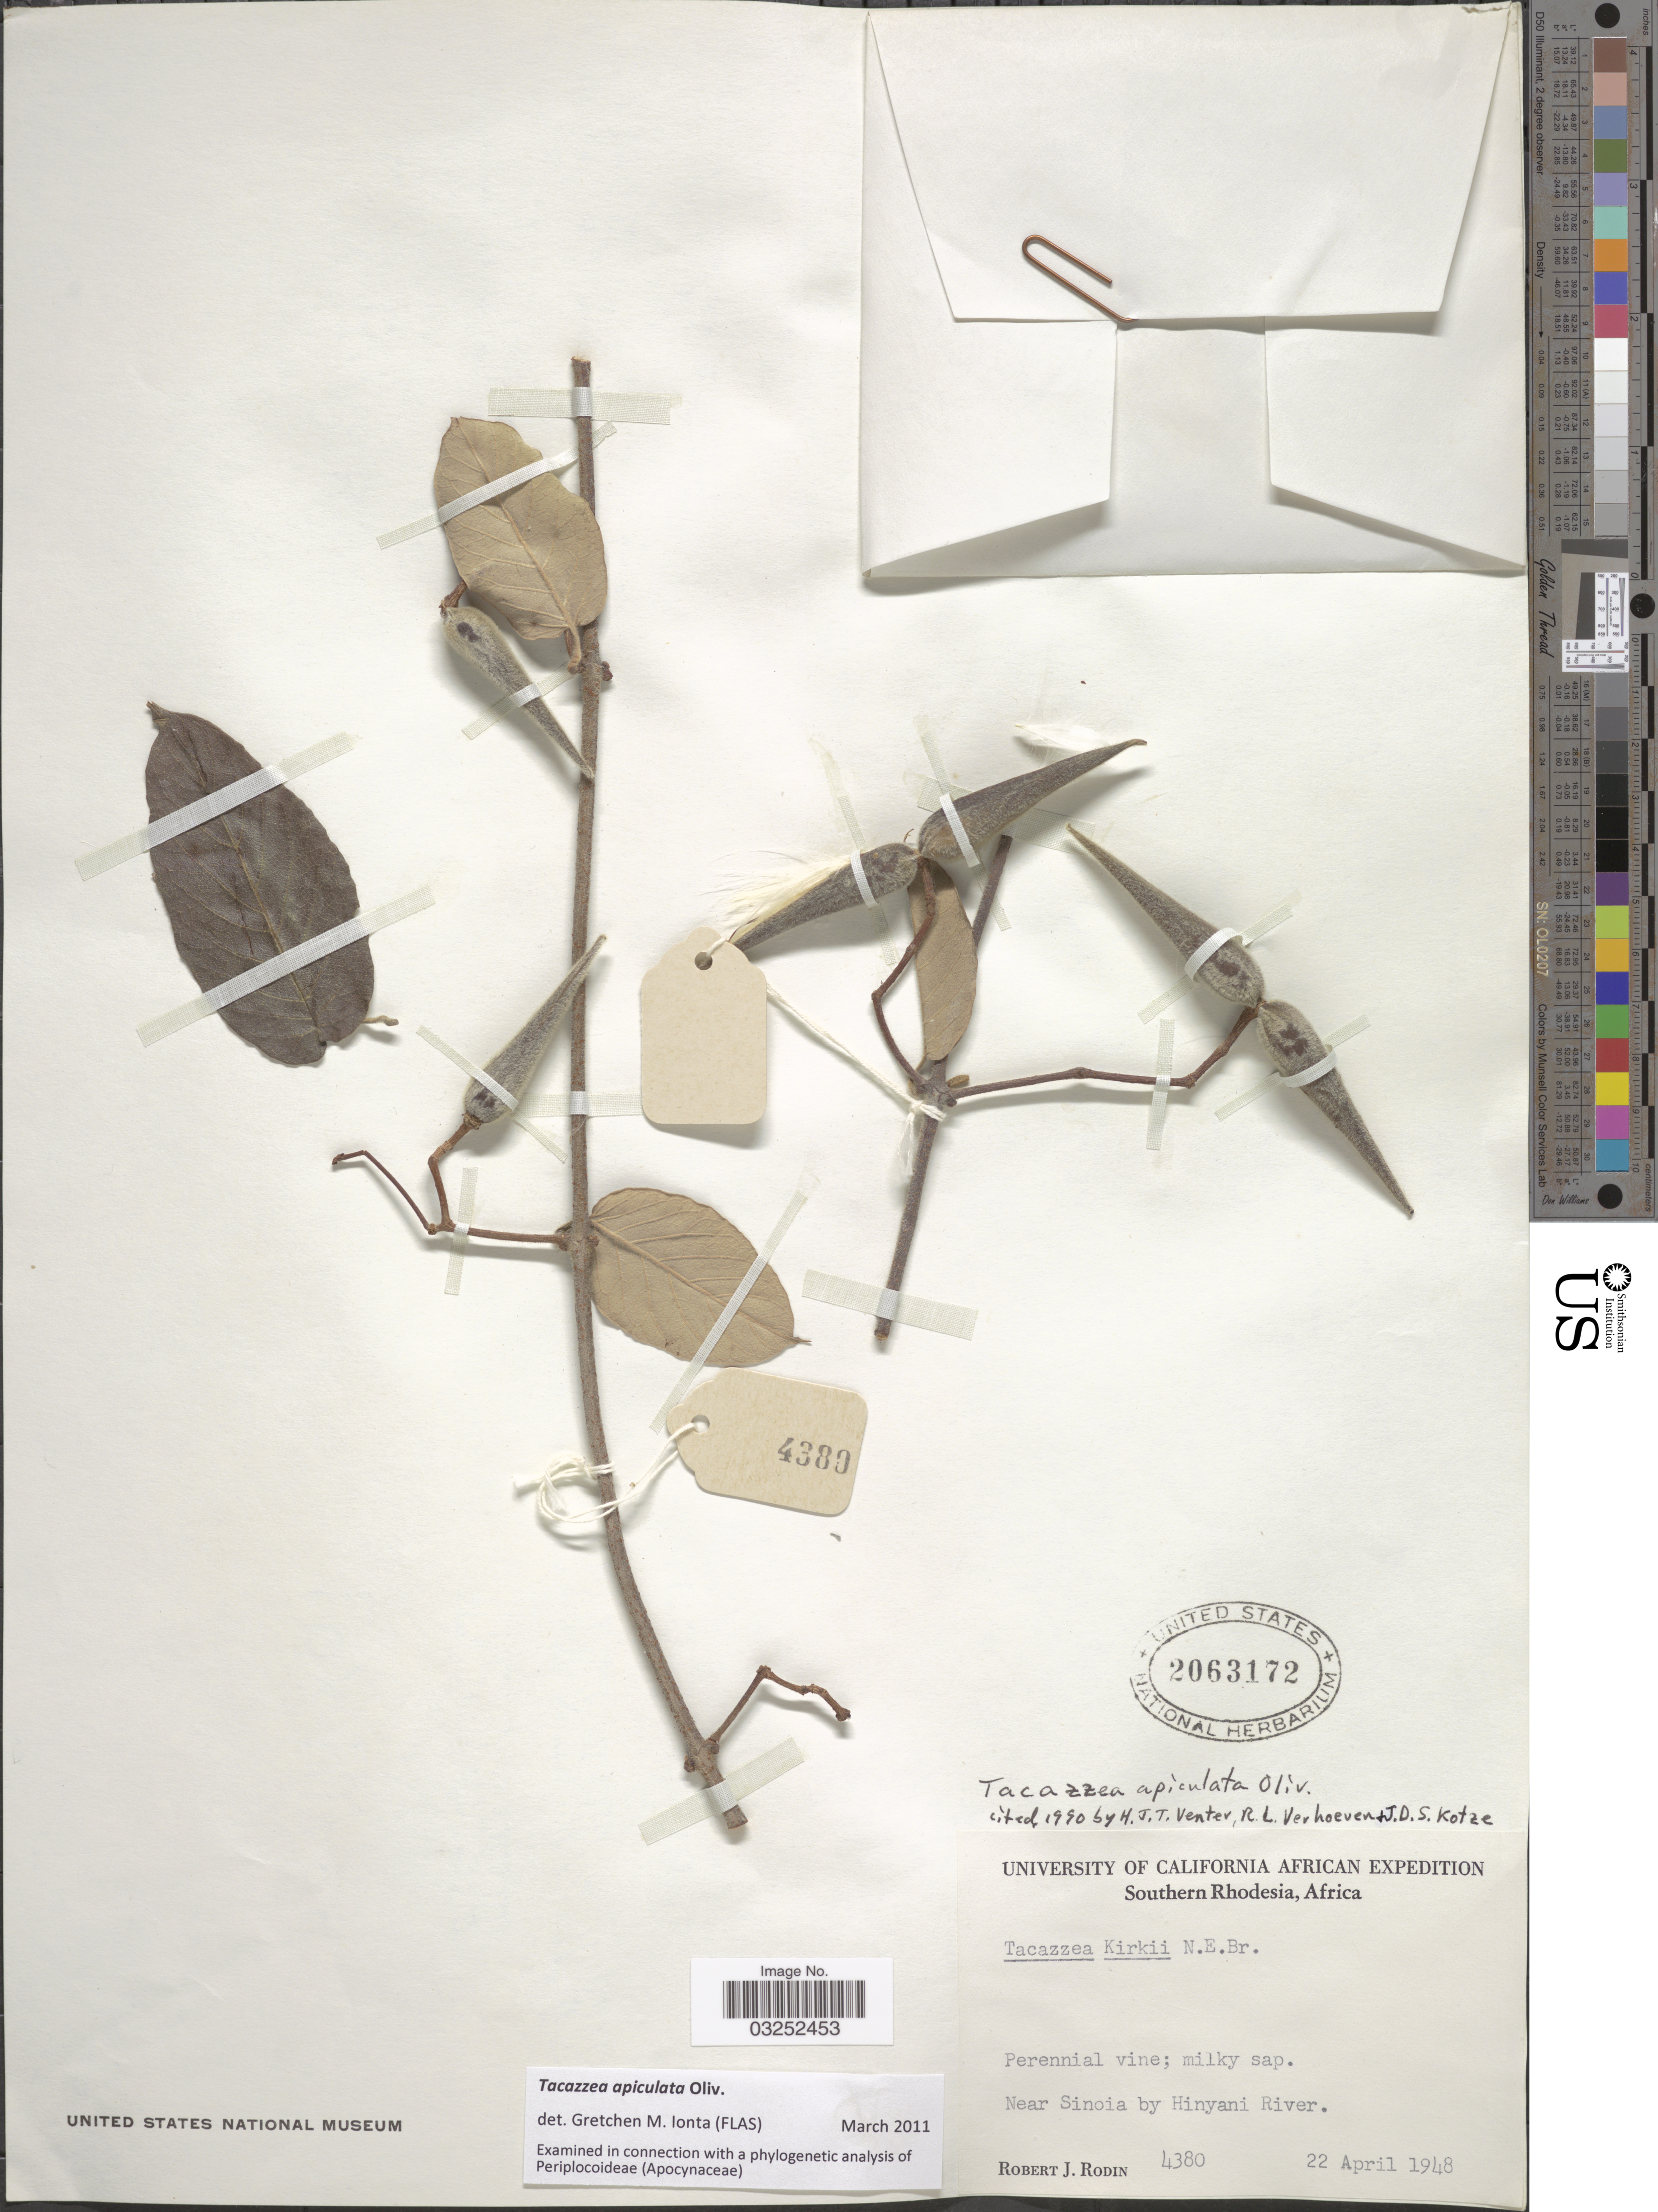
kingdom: Plantae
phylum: Tracheophyta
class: Magnoliopsida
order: Gentianales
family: Apocynaceae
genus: Tacazzea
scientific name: Tacazzea apiculata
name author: Oliv.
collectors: R. J. Rodin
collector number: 4380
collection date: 1948-04-22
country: Zimbabwe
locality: Southern Rhodesia. Near Sinoia by Hinyani River.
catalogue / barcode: US 2063172